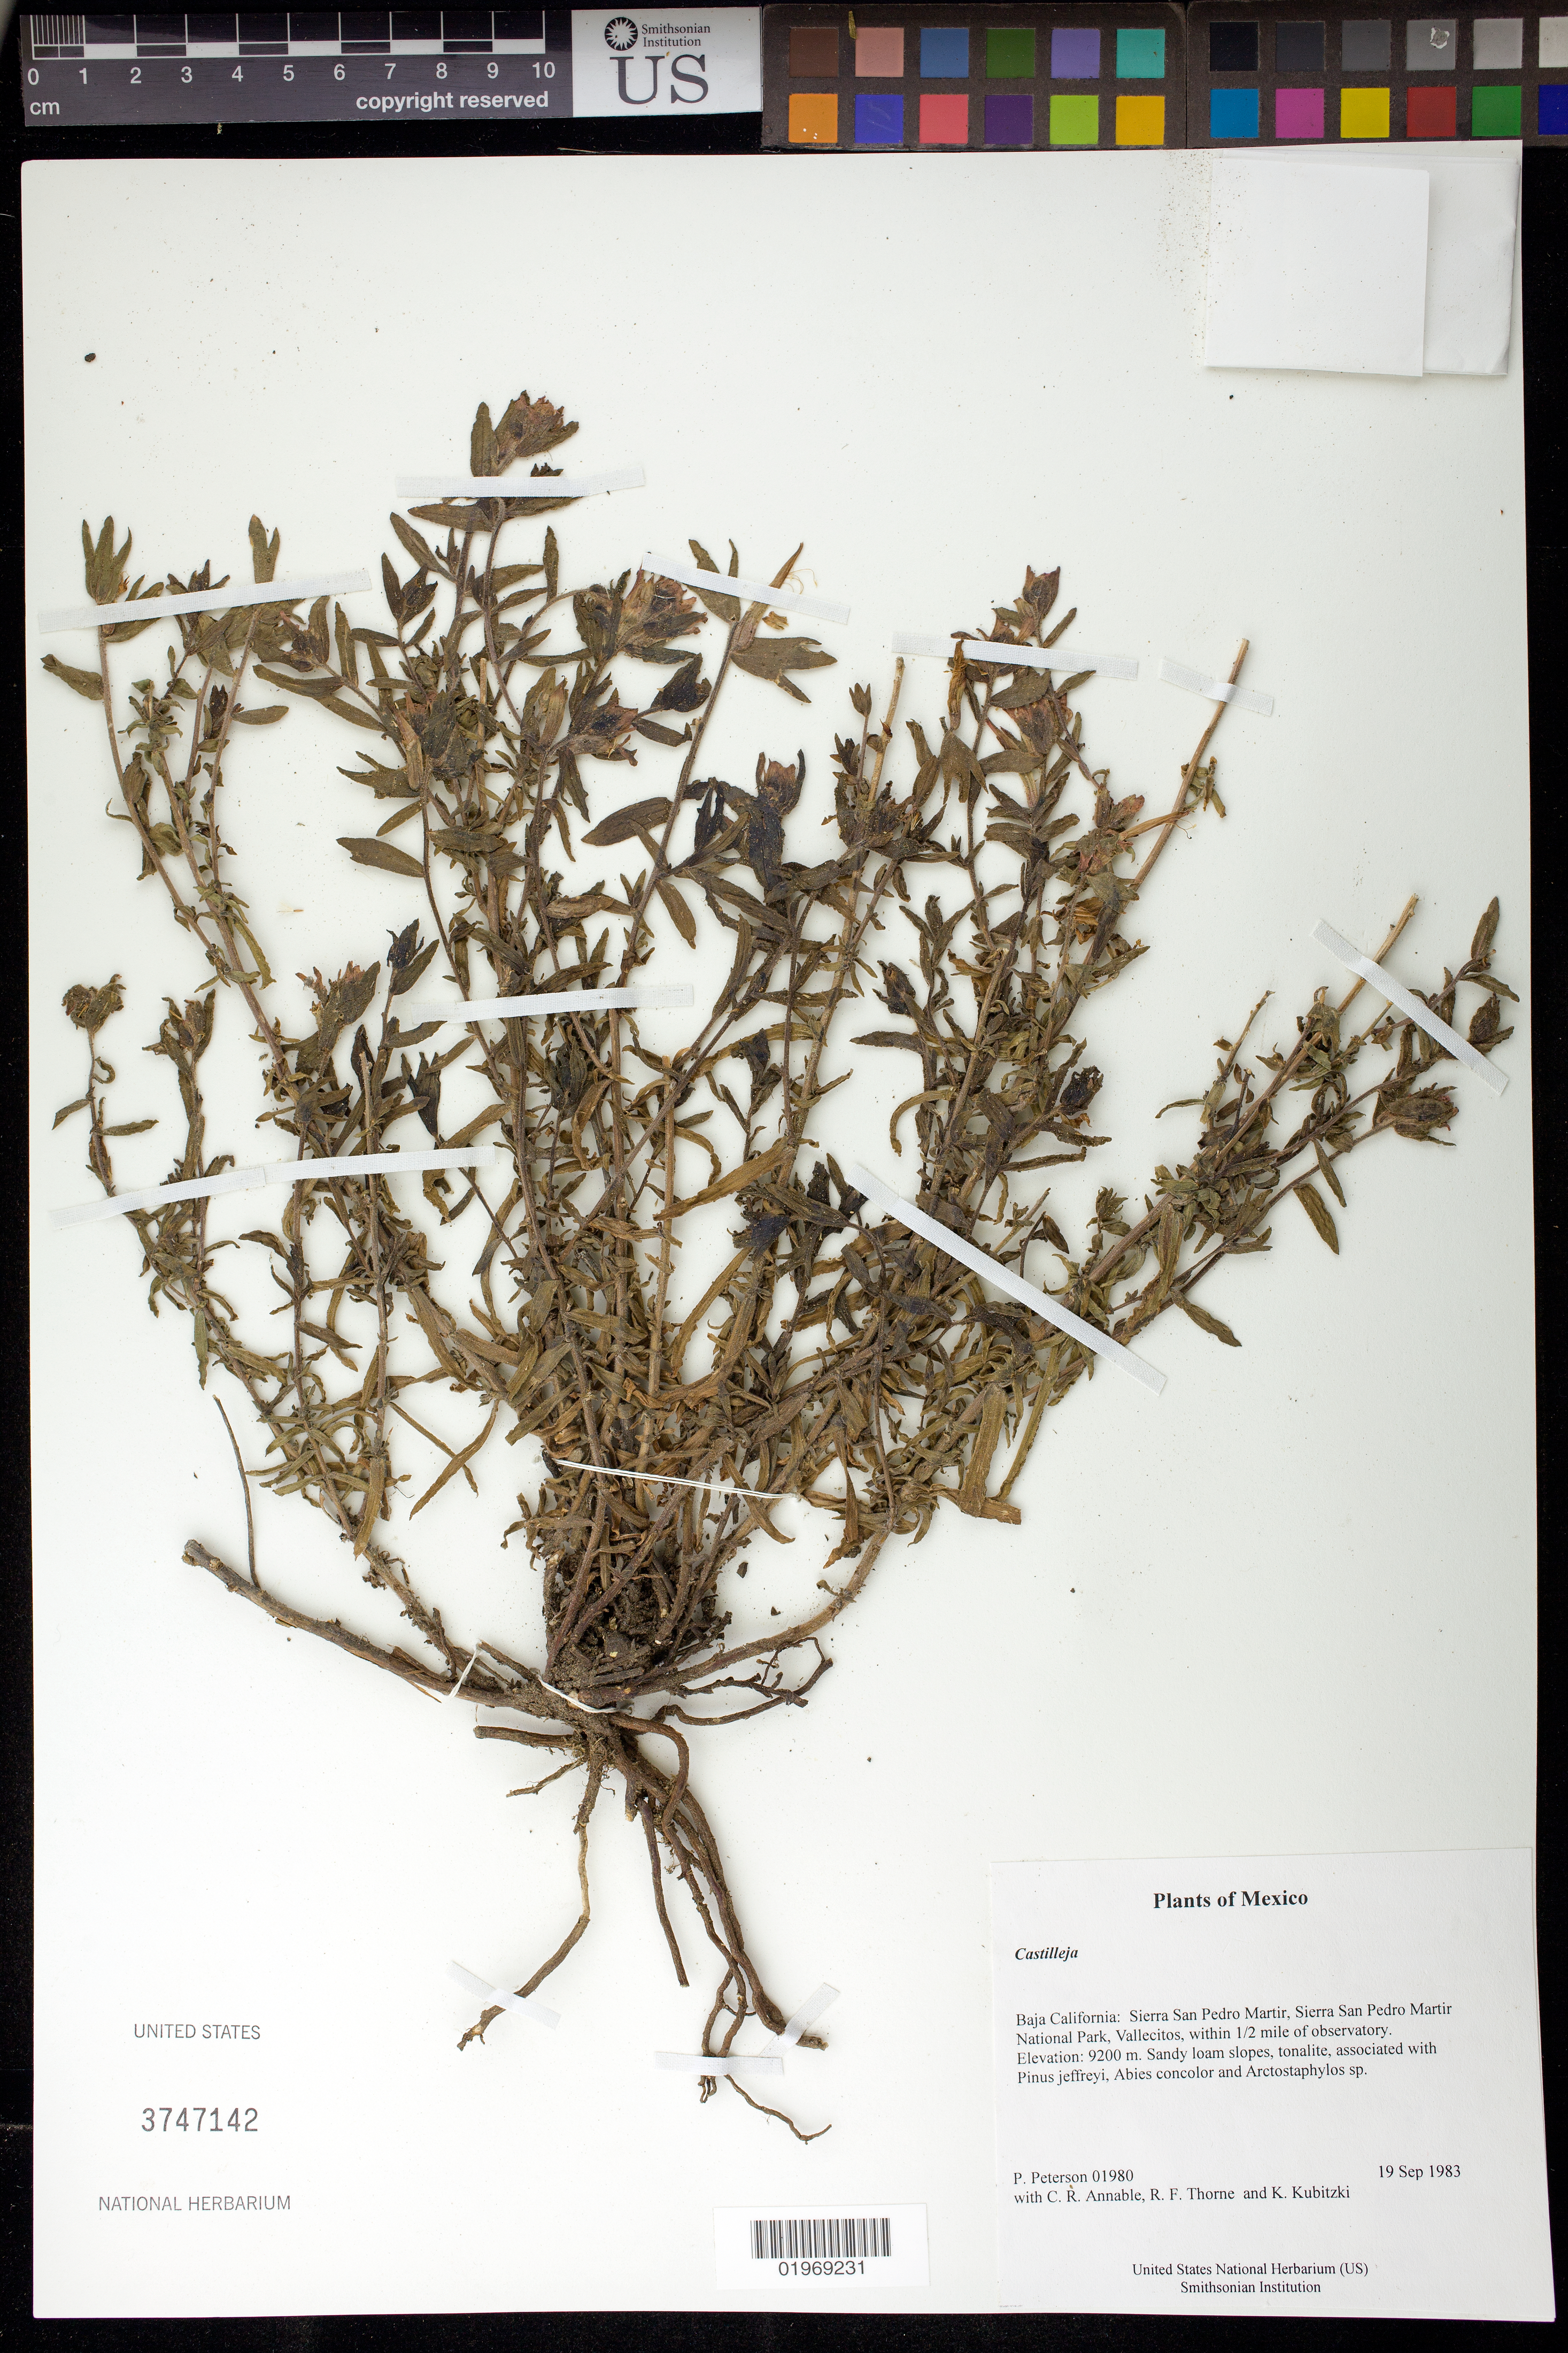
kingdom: Plantae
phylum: Tracheophyta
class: Magnoliopsida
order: Lamiales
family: Orobanchaceae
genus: Castilleja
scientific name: Castilleja sp.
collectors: P. M. Peterson, C. R. Annable, R. F. Thorne & K. Kubitzki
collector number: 01980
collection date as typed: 19 Sep 1983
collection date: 1983-09-19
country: Mexico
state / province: Baja California Norte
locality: Sierra San Pedro Martir, Sierra San Pedro Martir National Park, Vallecitos, within 1/2 mile of observatory.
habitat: Sandy loam slopes, tonalite, associated with Pinus jeffreyi, Abies concolor and Arctostaphylos sp.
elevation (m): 9200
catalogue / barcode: US 3747142